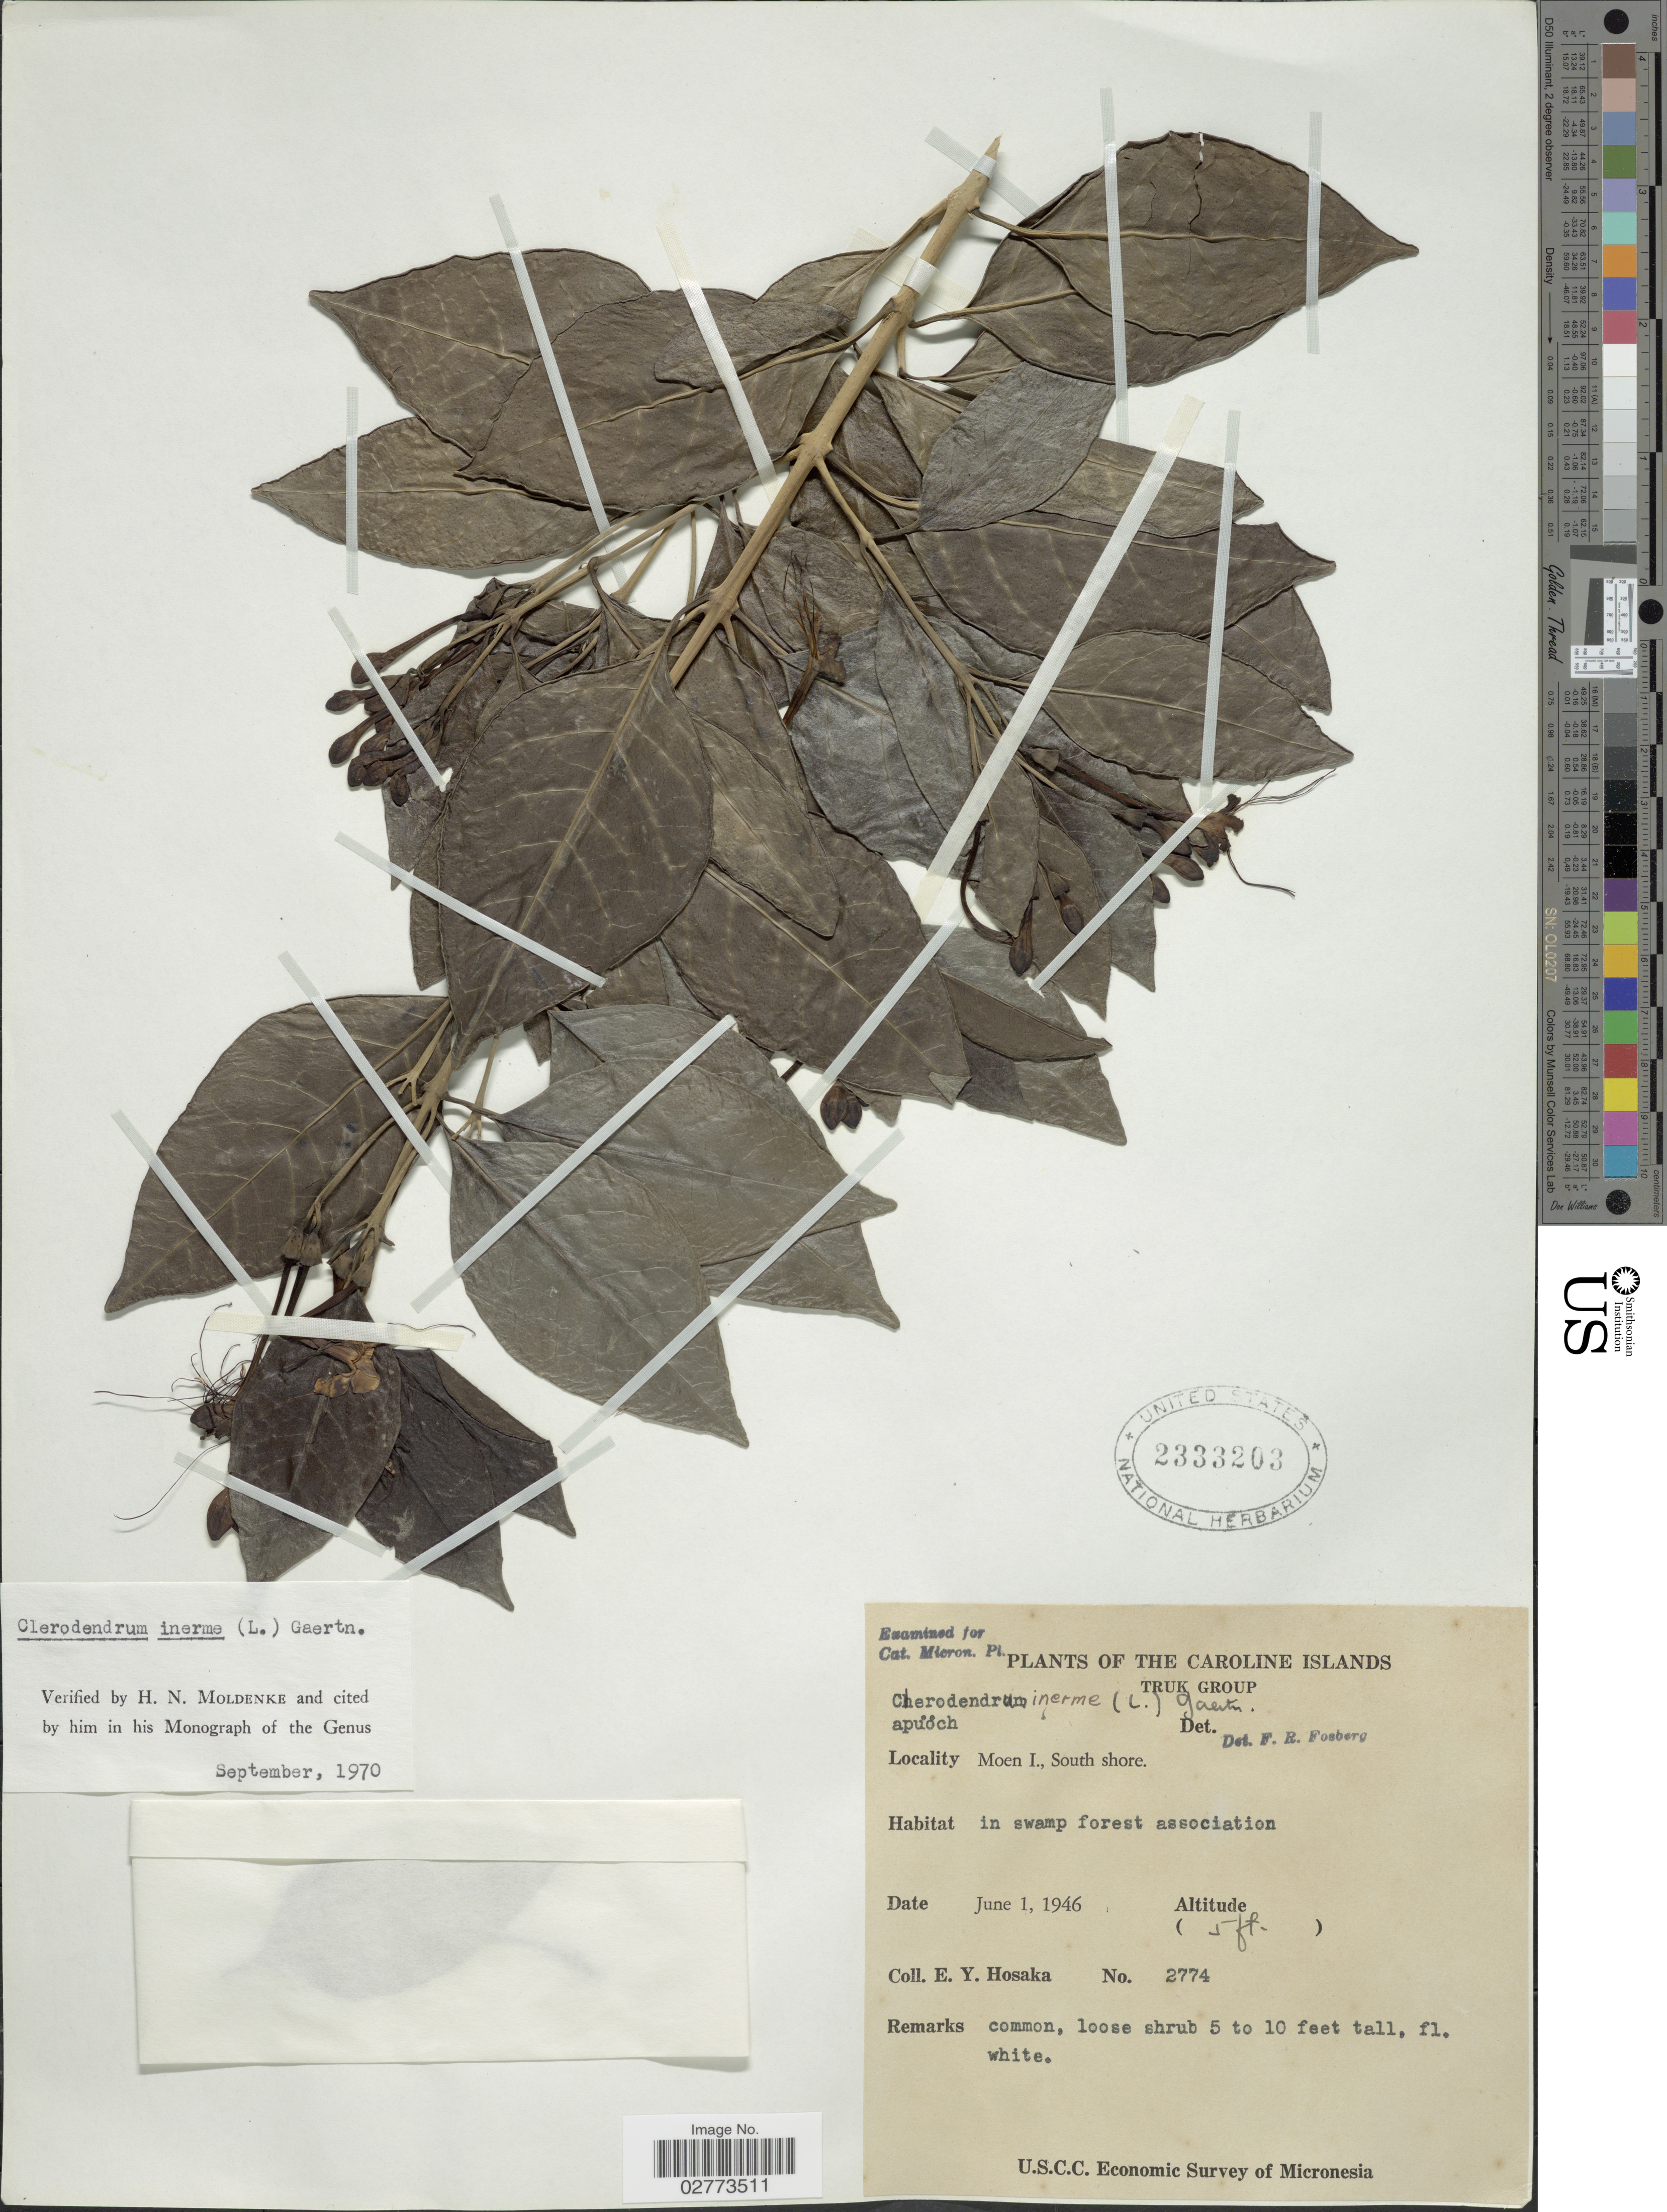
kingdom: Plantae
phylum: Tracheophyta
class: Magnoliopsida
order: Lamiales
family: Lamiaceae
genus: Clerodendrum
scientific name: Clerodendrum inerme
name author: (L.) Gaertn.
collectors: E. Y. Hosaka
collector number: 2774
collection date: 1946-06-01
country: Micronesia, Federated States of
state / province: Truk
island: Moen [Wono]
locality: Caroline Islands. Moen I., South shore.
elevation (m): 2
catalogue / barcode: US 2333203